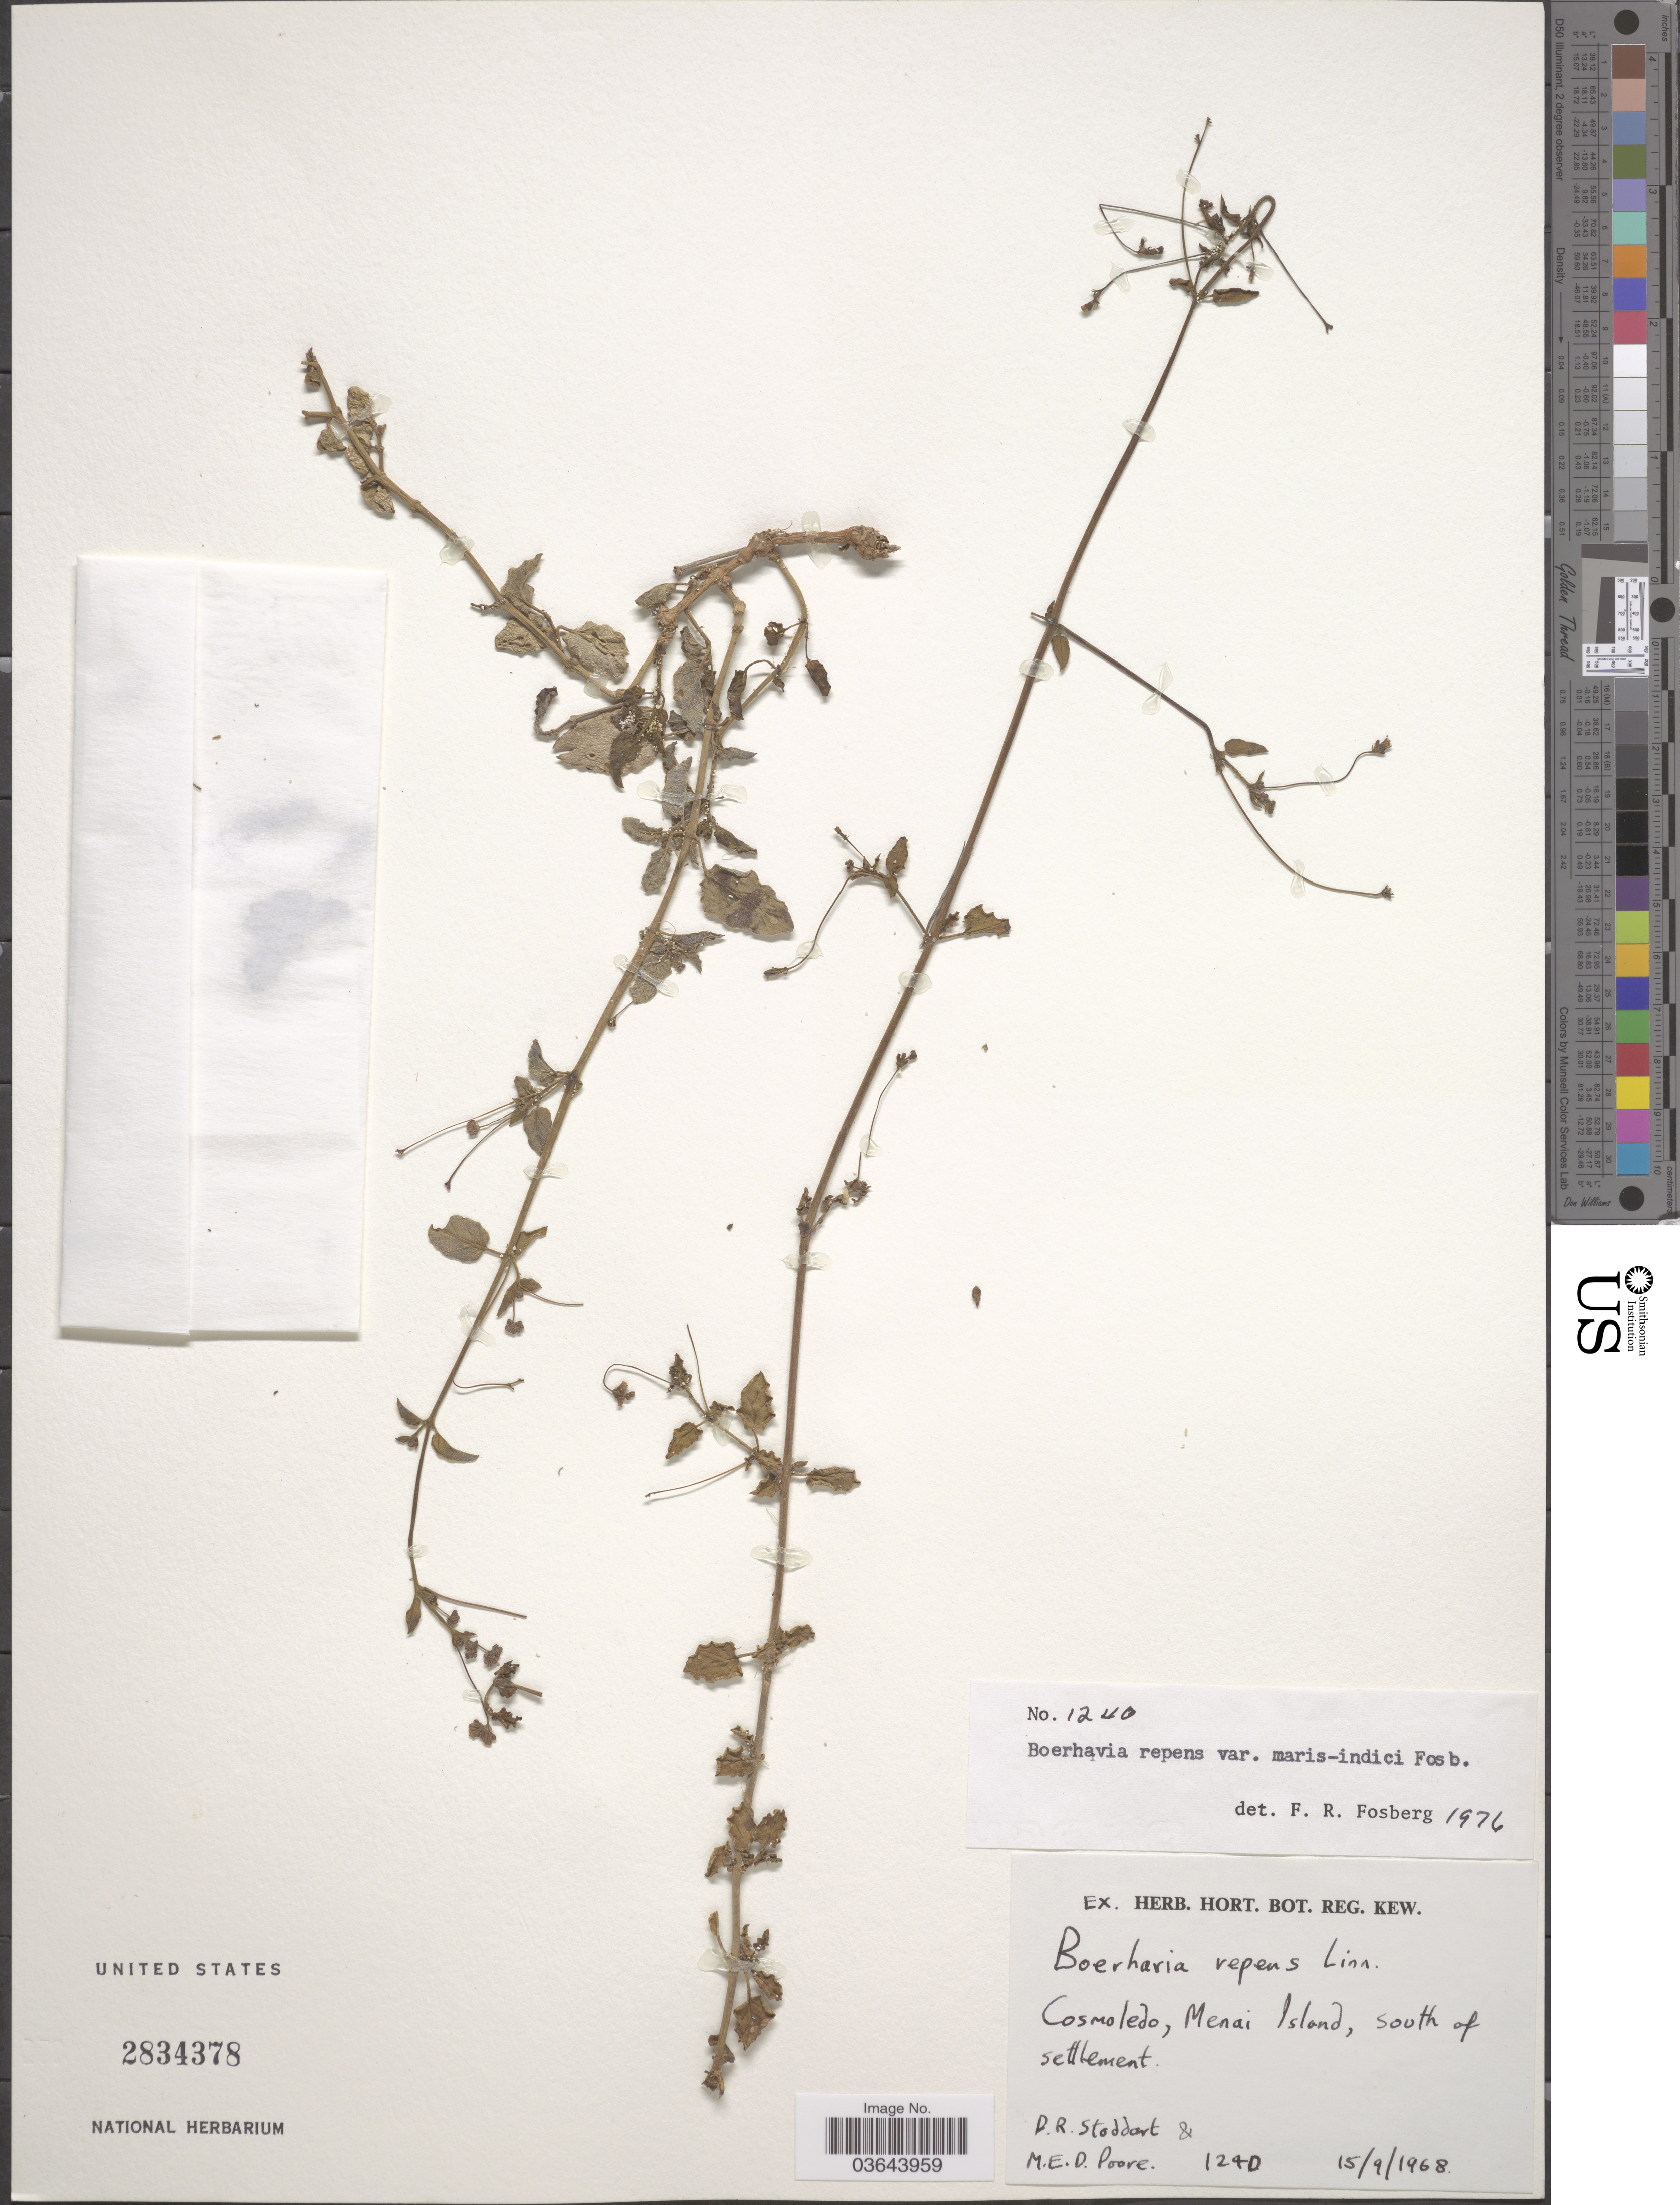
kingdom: Plantae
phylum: Tracheophyta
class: Magnoliopsida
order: Caryophyllales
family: Nyctaginaceae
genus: Boerhavia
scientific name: Boerhavia repens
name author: L.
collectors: D. R. Stoddart & M. E. D. Poore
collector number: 1240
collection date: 1968-09-15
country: Seychelles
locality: Cosmoledo, Menai Island, south of settlement.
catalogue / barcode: US 2834378